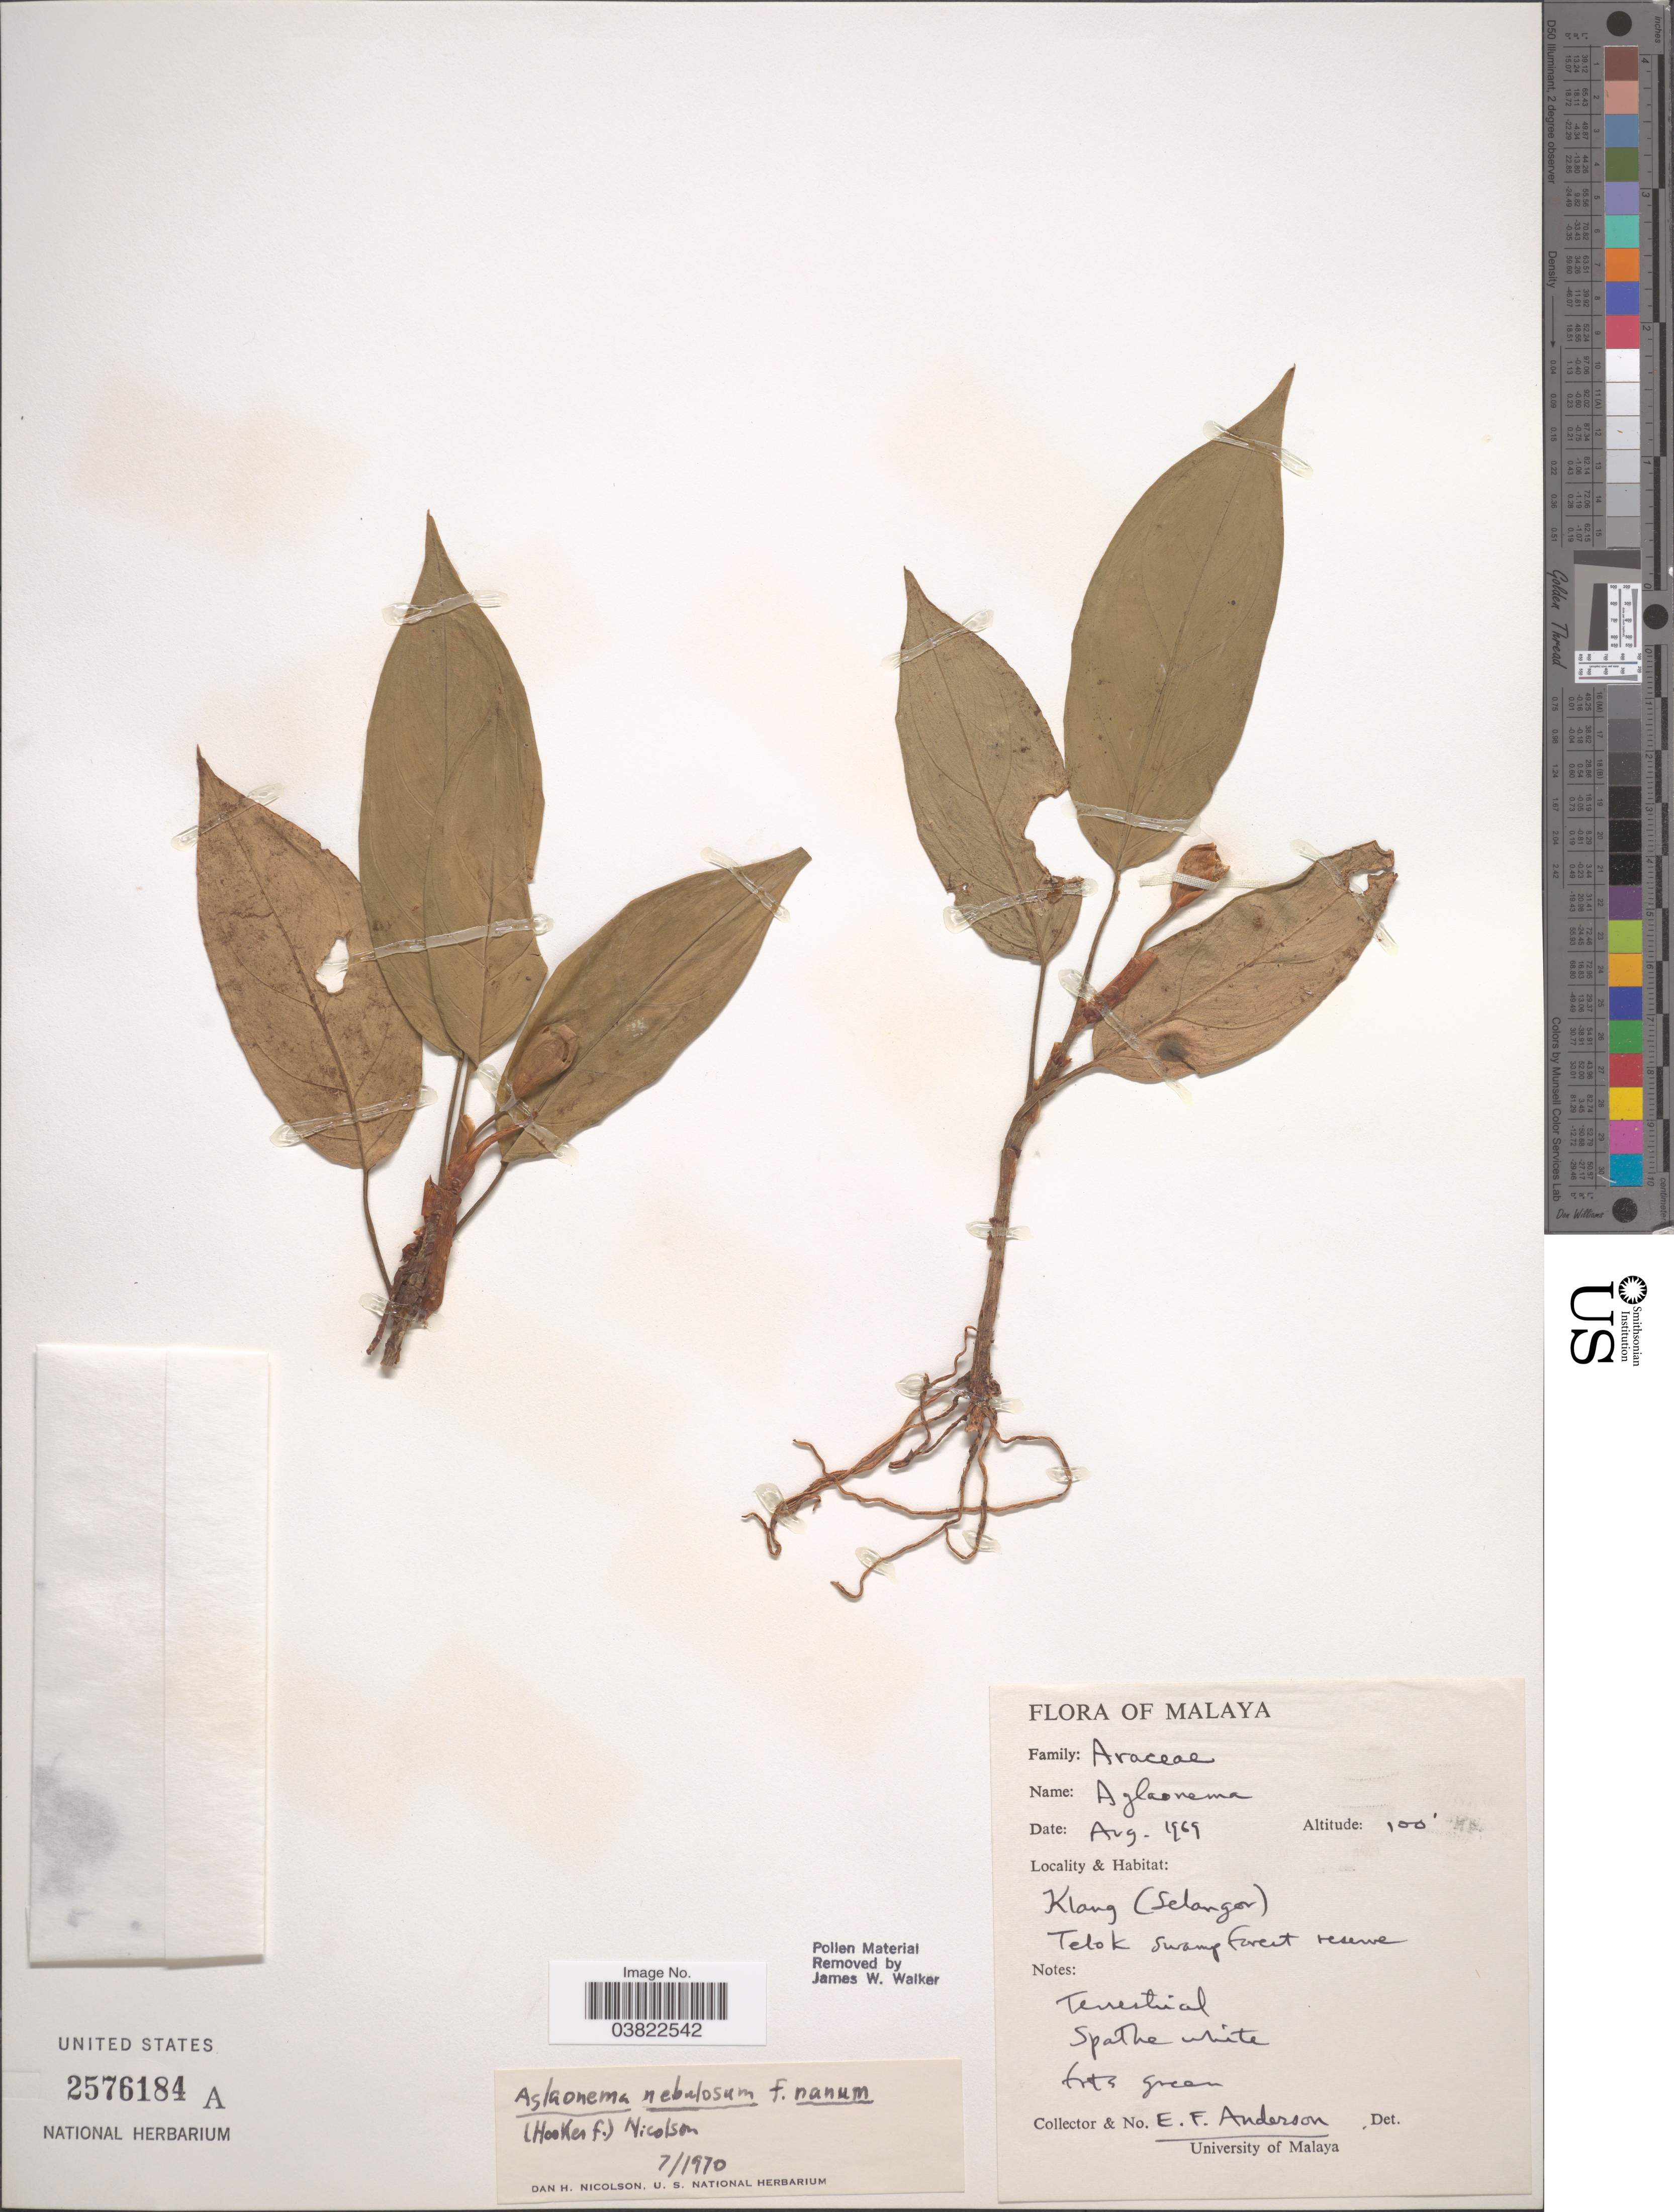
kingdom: Plantae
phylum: Tracheophyta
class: Liliopsida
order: Alismatales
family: Araceae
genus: Aglaonema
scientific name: Aglaonema nebulosum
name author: N.E. Br.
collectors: E. F. Anderson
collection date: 1969-08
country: Malaysia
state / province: Selangor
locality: Malaya. Klang. Telok Swamp Forest reserve.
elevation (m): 30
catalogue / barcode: US 2576184A